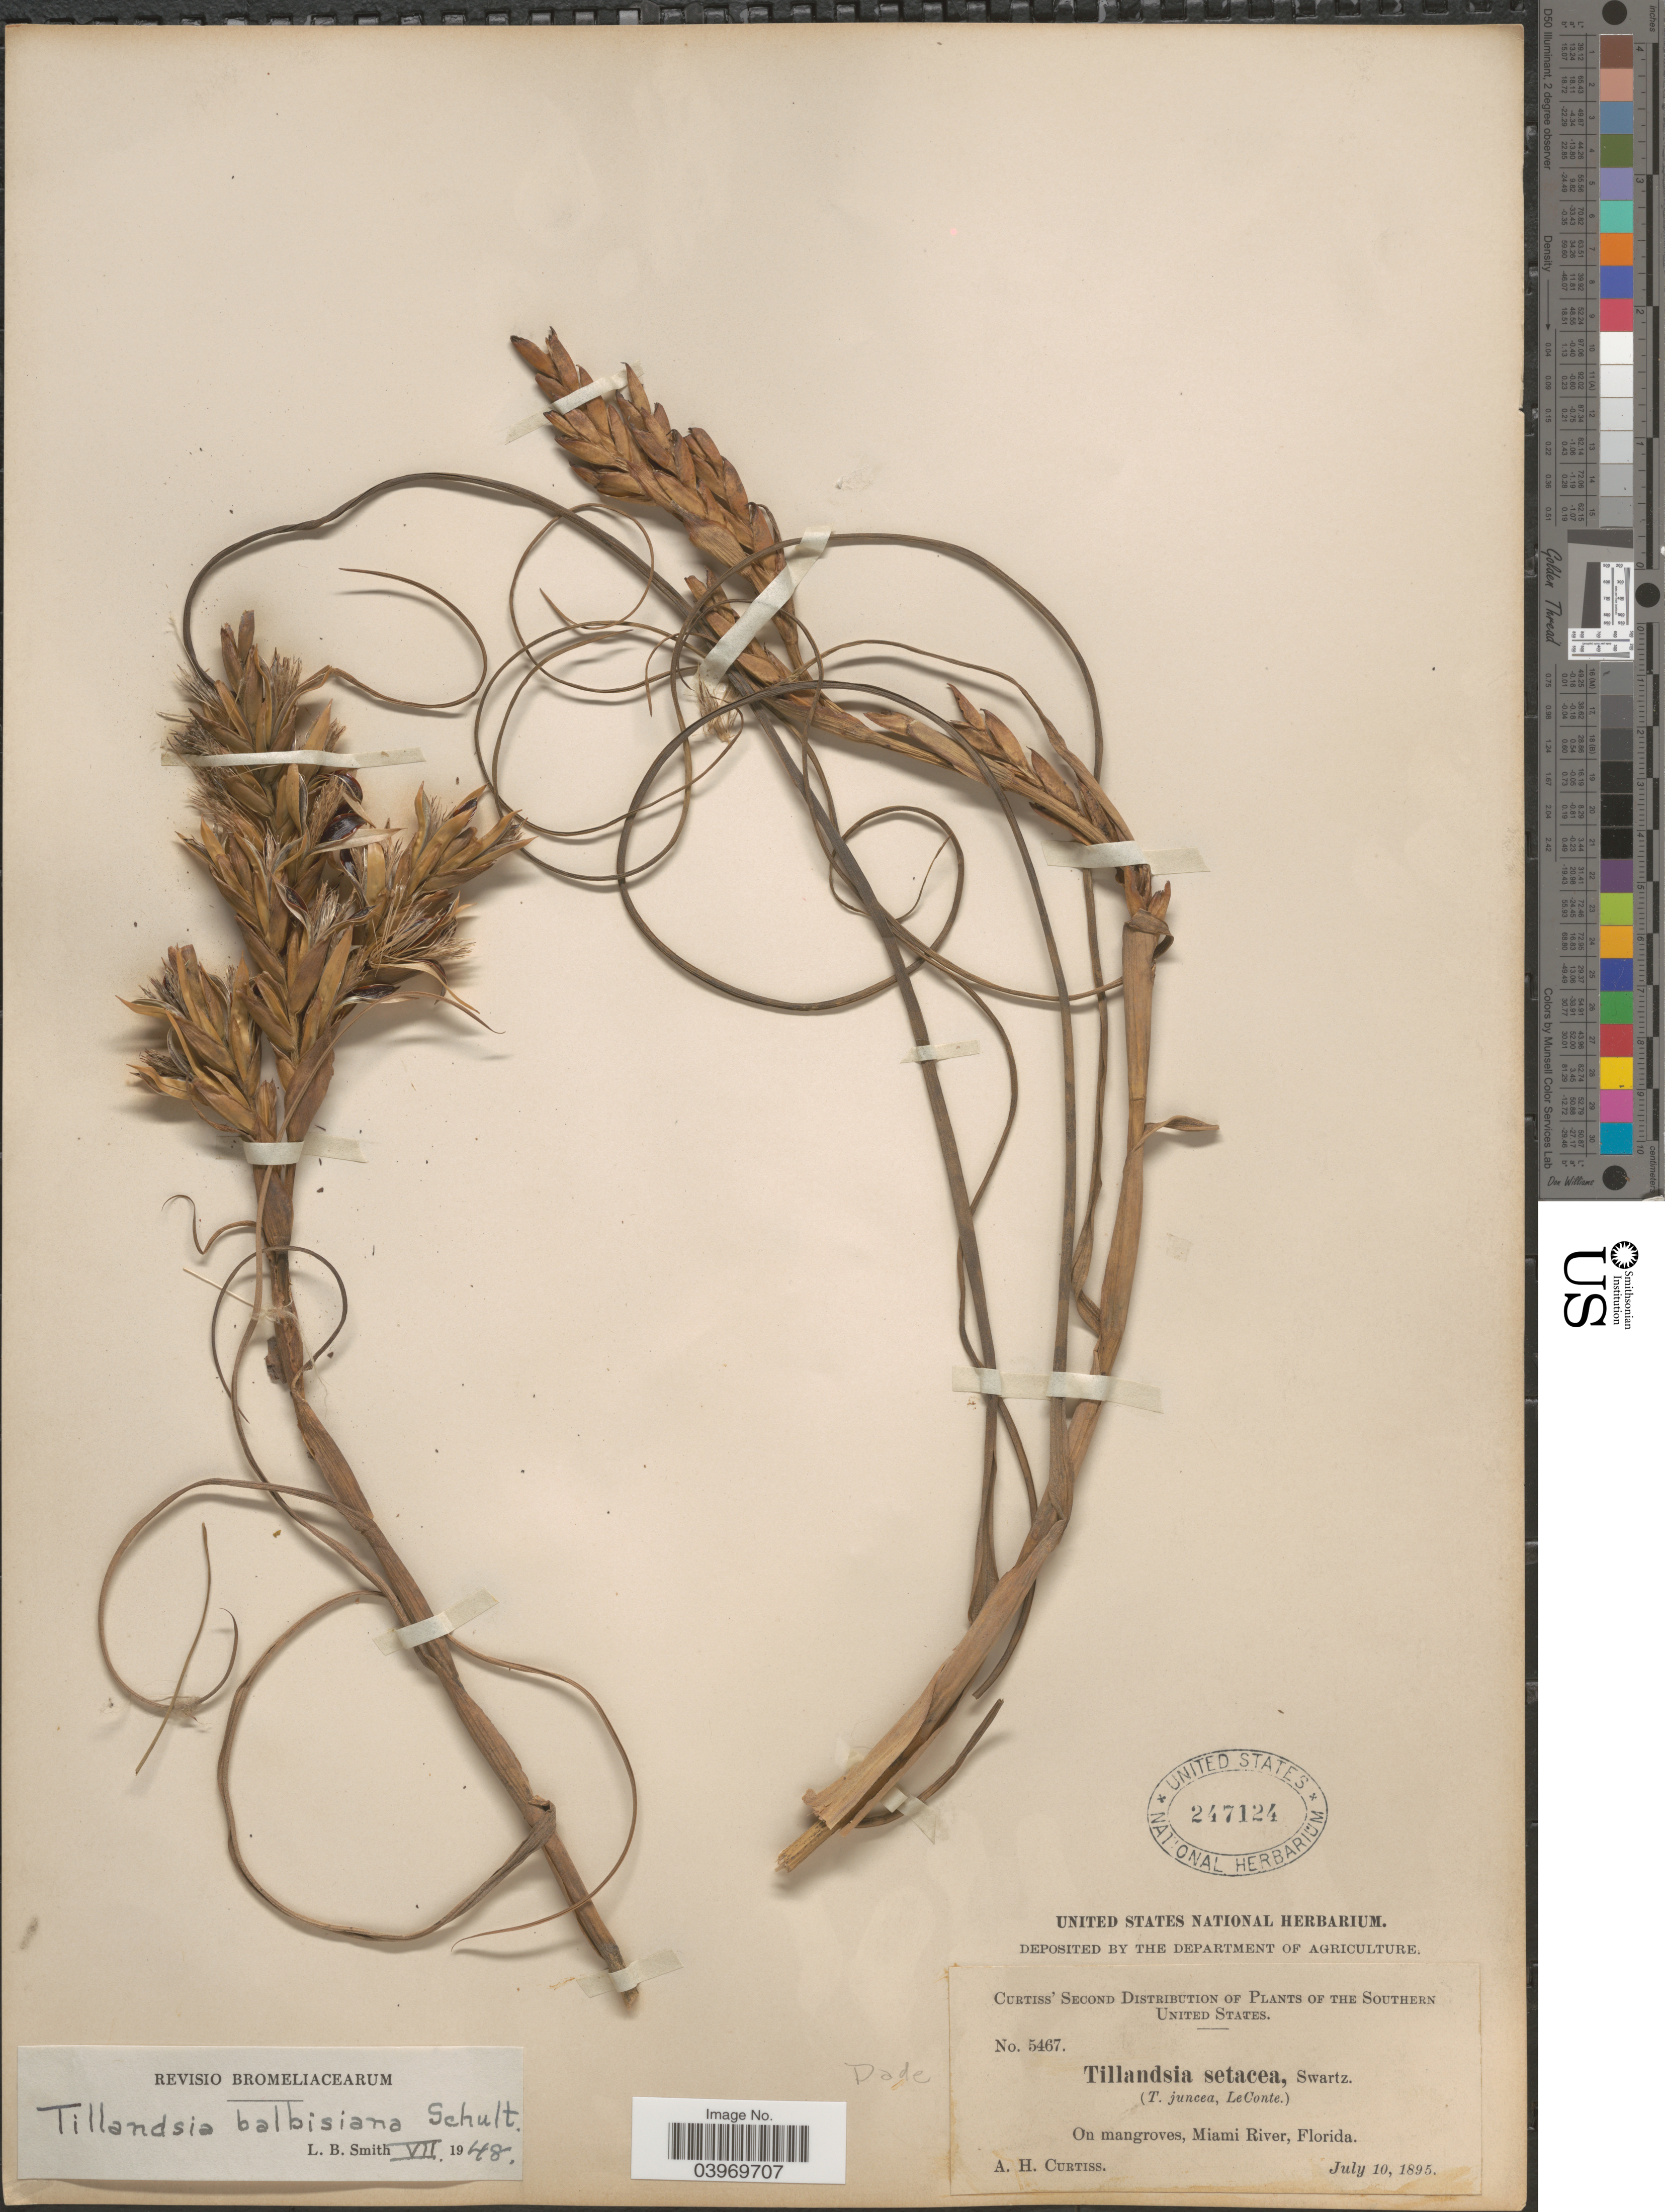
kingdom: Plantae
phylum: Tracheophyta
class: Liliopsida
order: Poales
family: Bromeliaceae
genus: Tillandsia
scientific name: Tillandsia balbisiana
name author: Schult. f.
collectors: A. H. Curtiss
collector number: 5467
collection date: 1895-07-10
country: United States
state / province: Florida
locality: The Southern United States. On mangroves, Miami River. Dade.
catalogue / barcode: US 247124